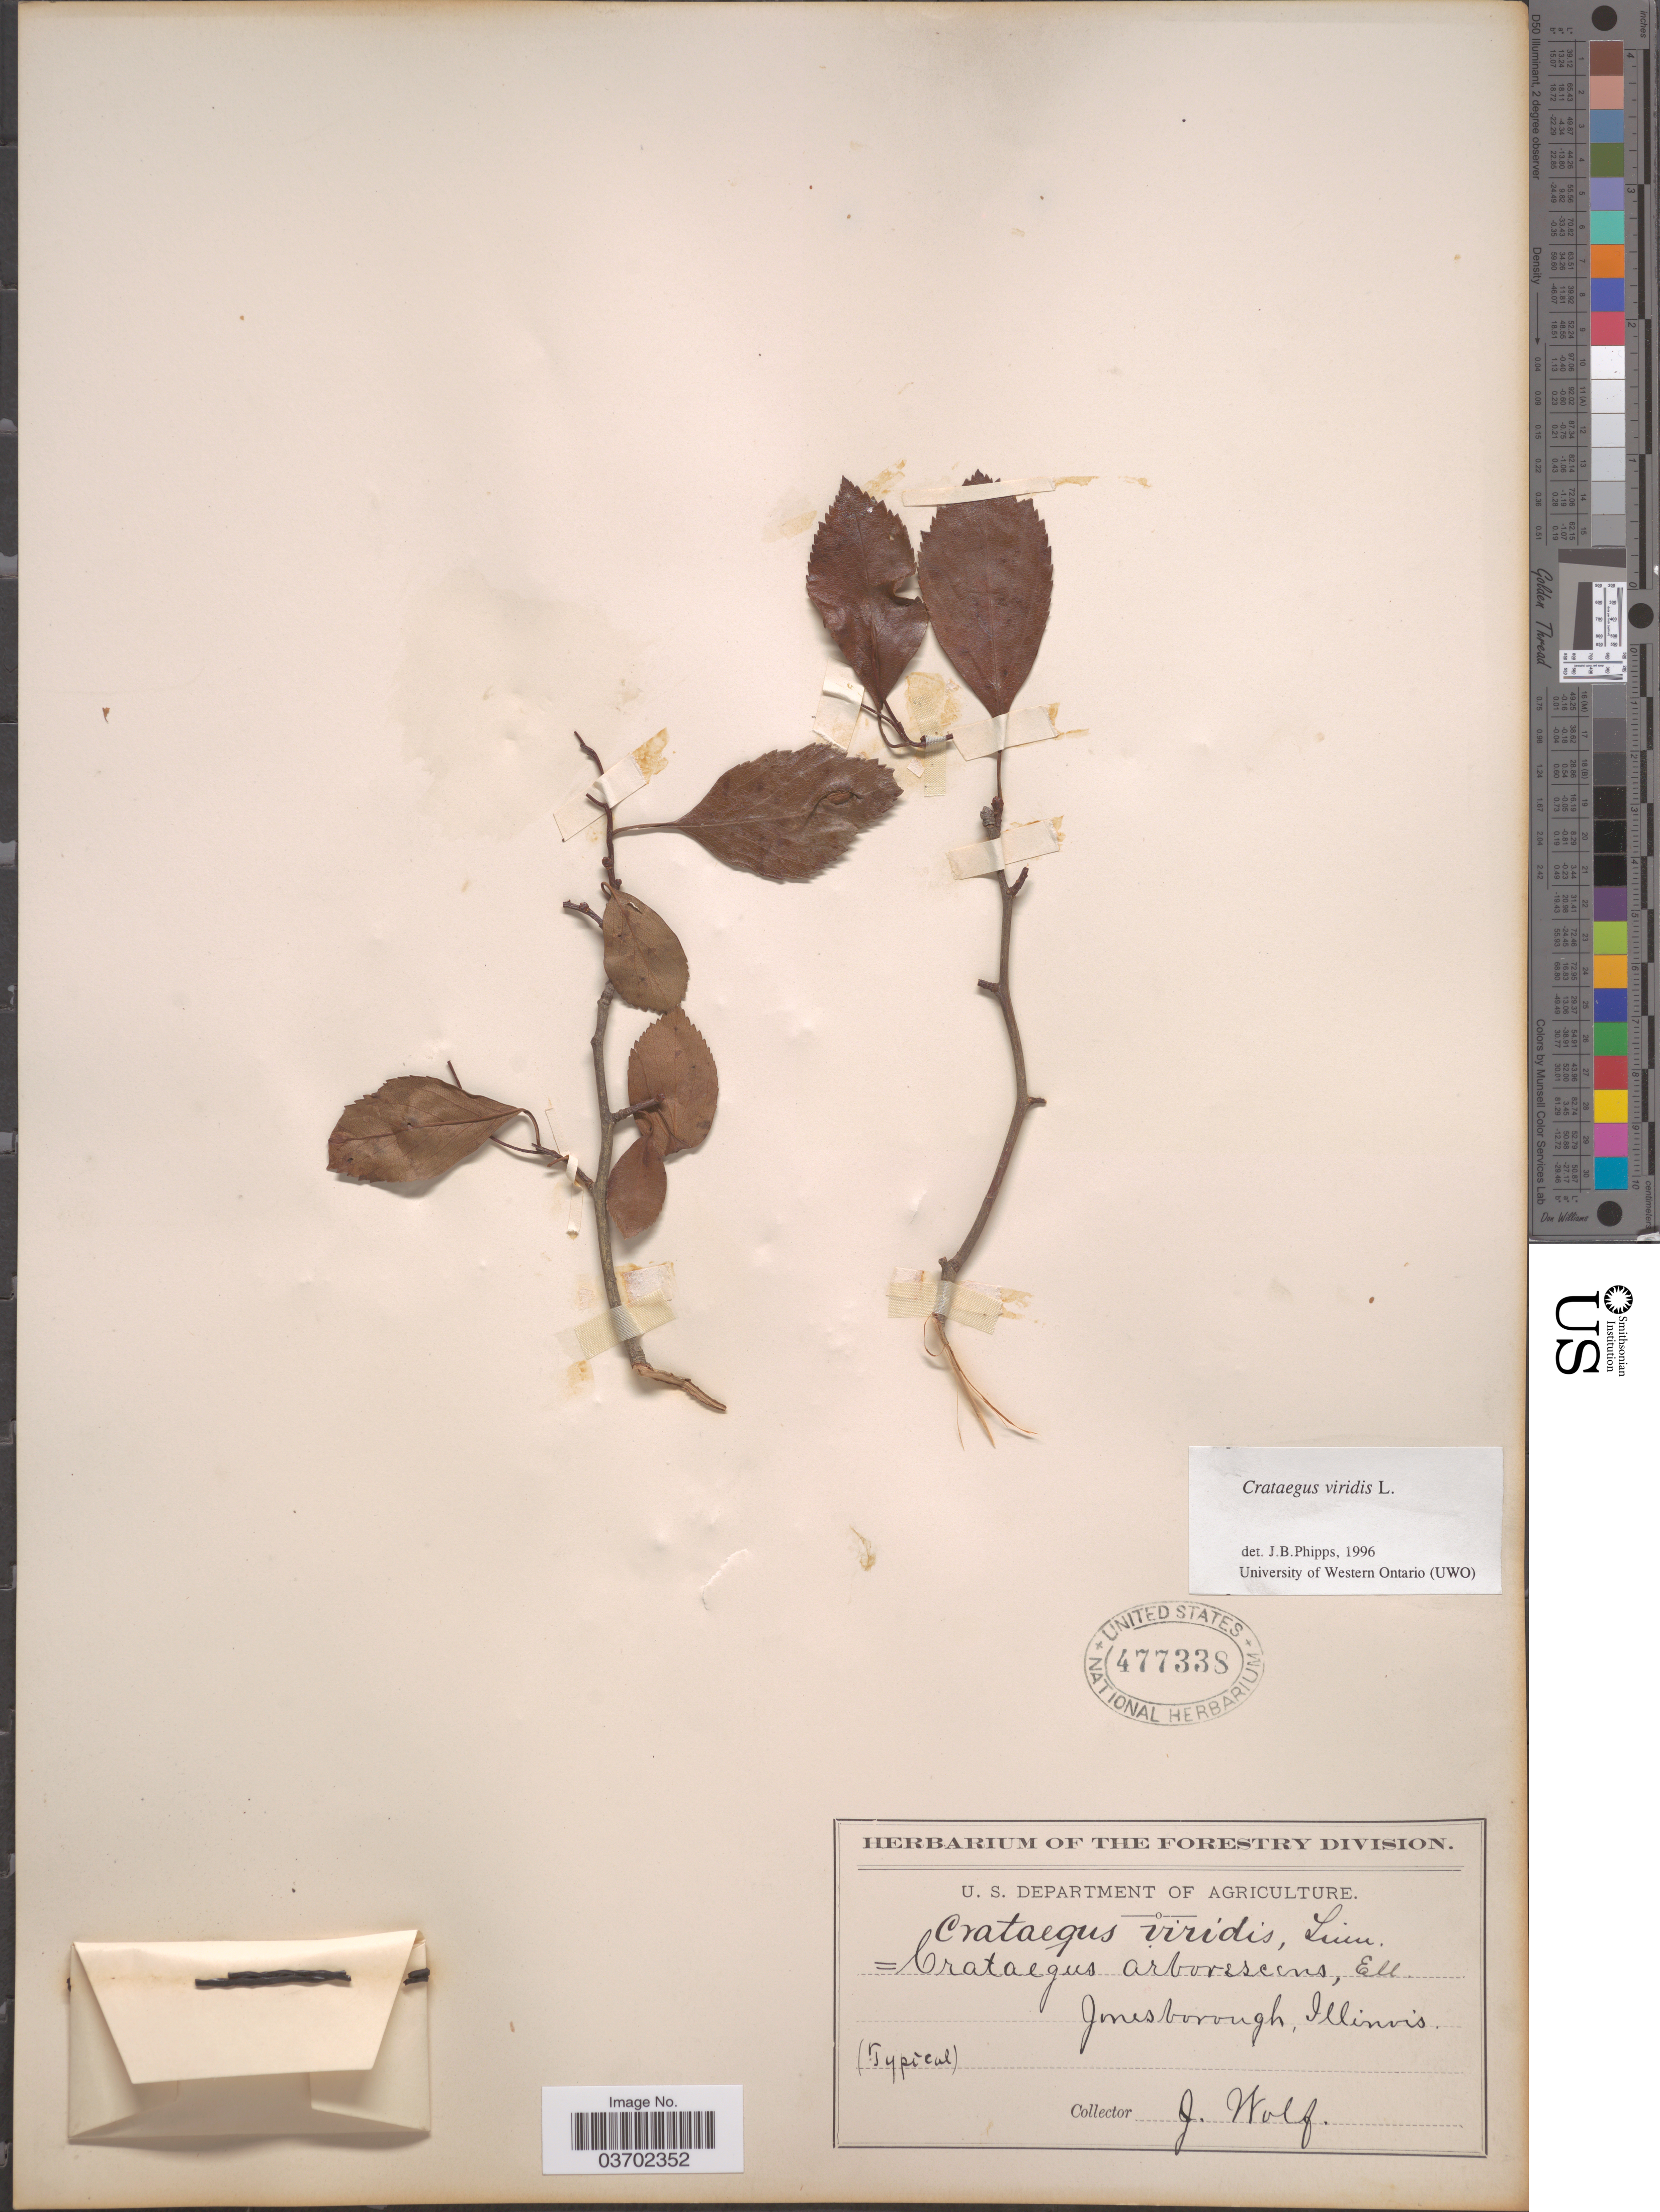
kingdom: Plantae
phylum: Tracheophyta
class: Magnoliopsida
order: Rosales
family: Rosaceae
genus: Crataegus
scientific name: Crataegus viridis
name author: L.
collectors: J. Wolf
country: United States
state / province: Illinois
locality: Jonesborough.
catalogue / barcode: US 477338